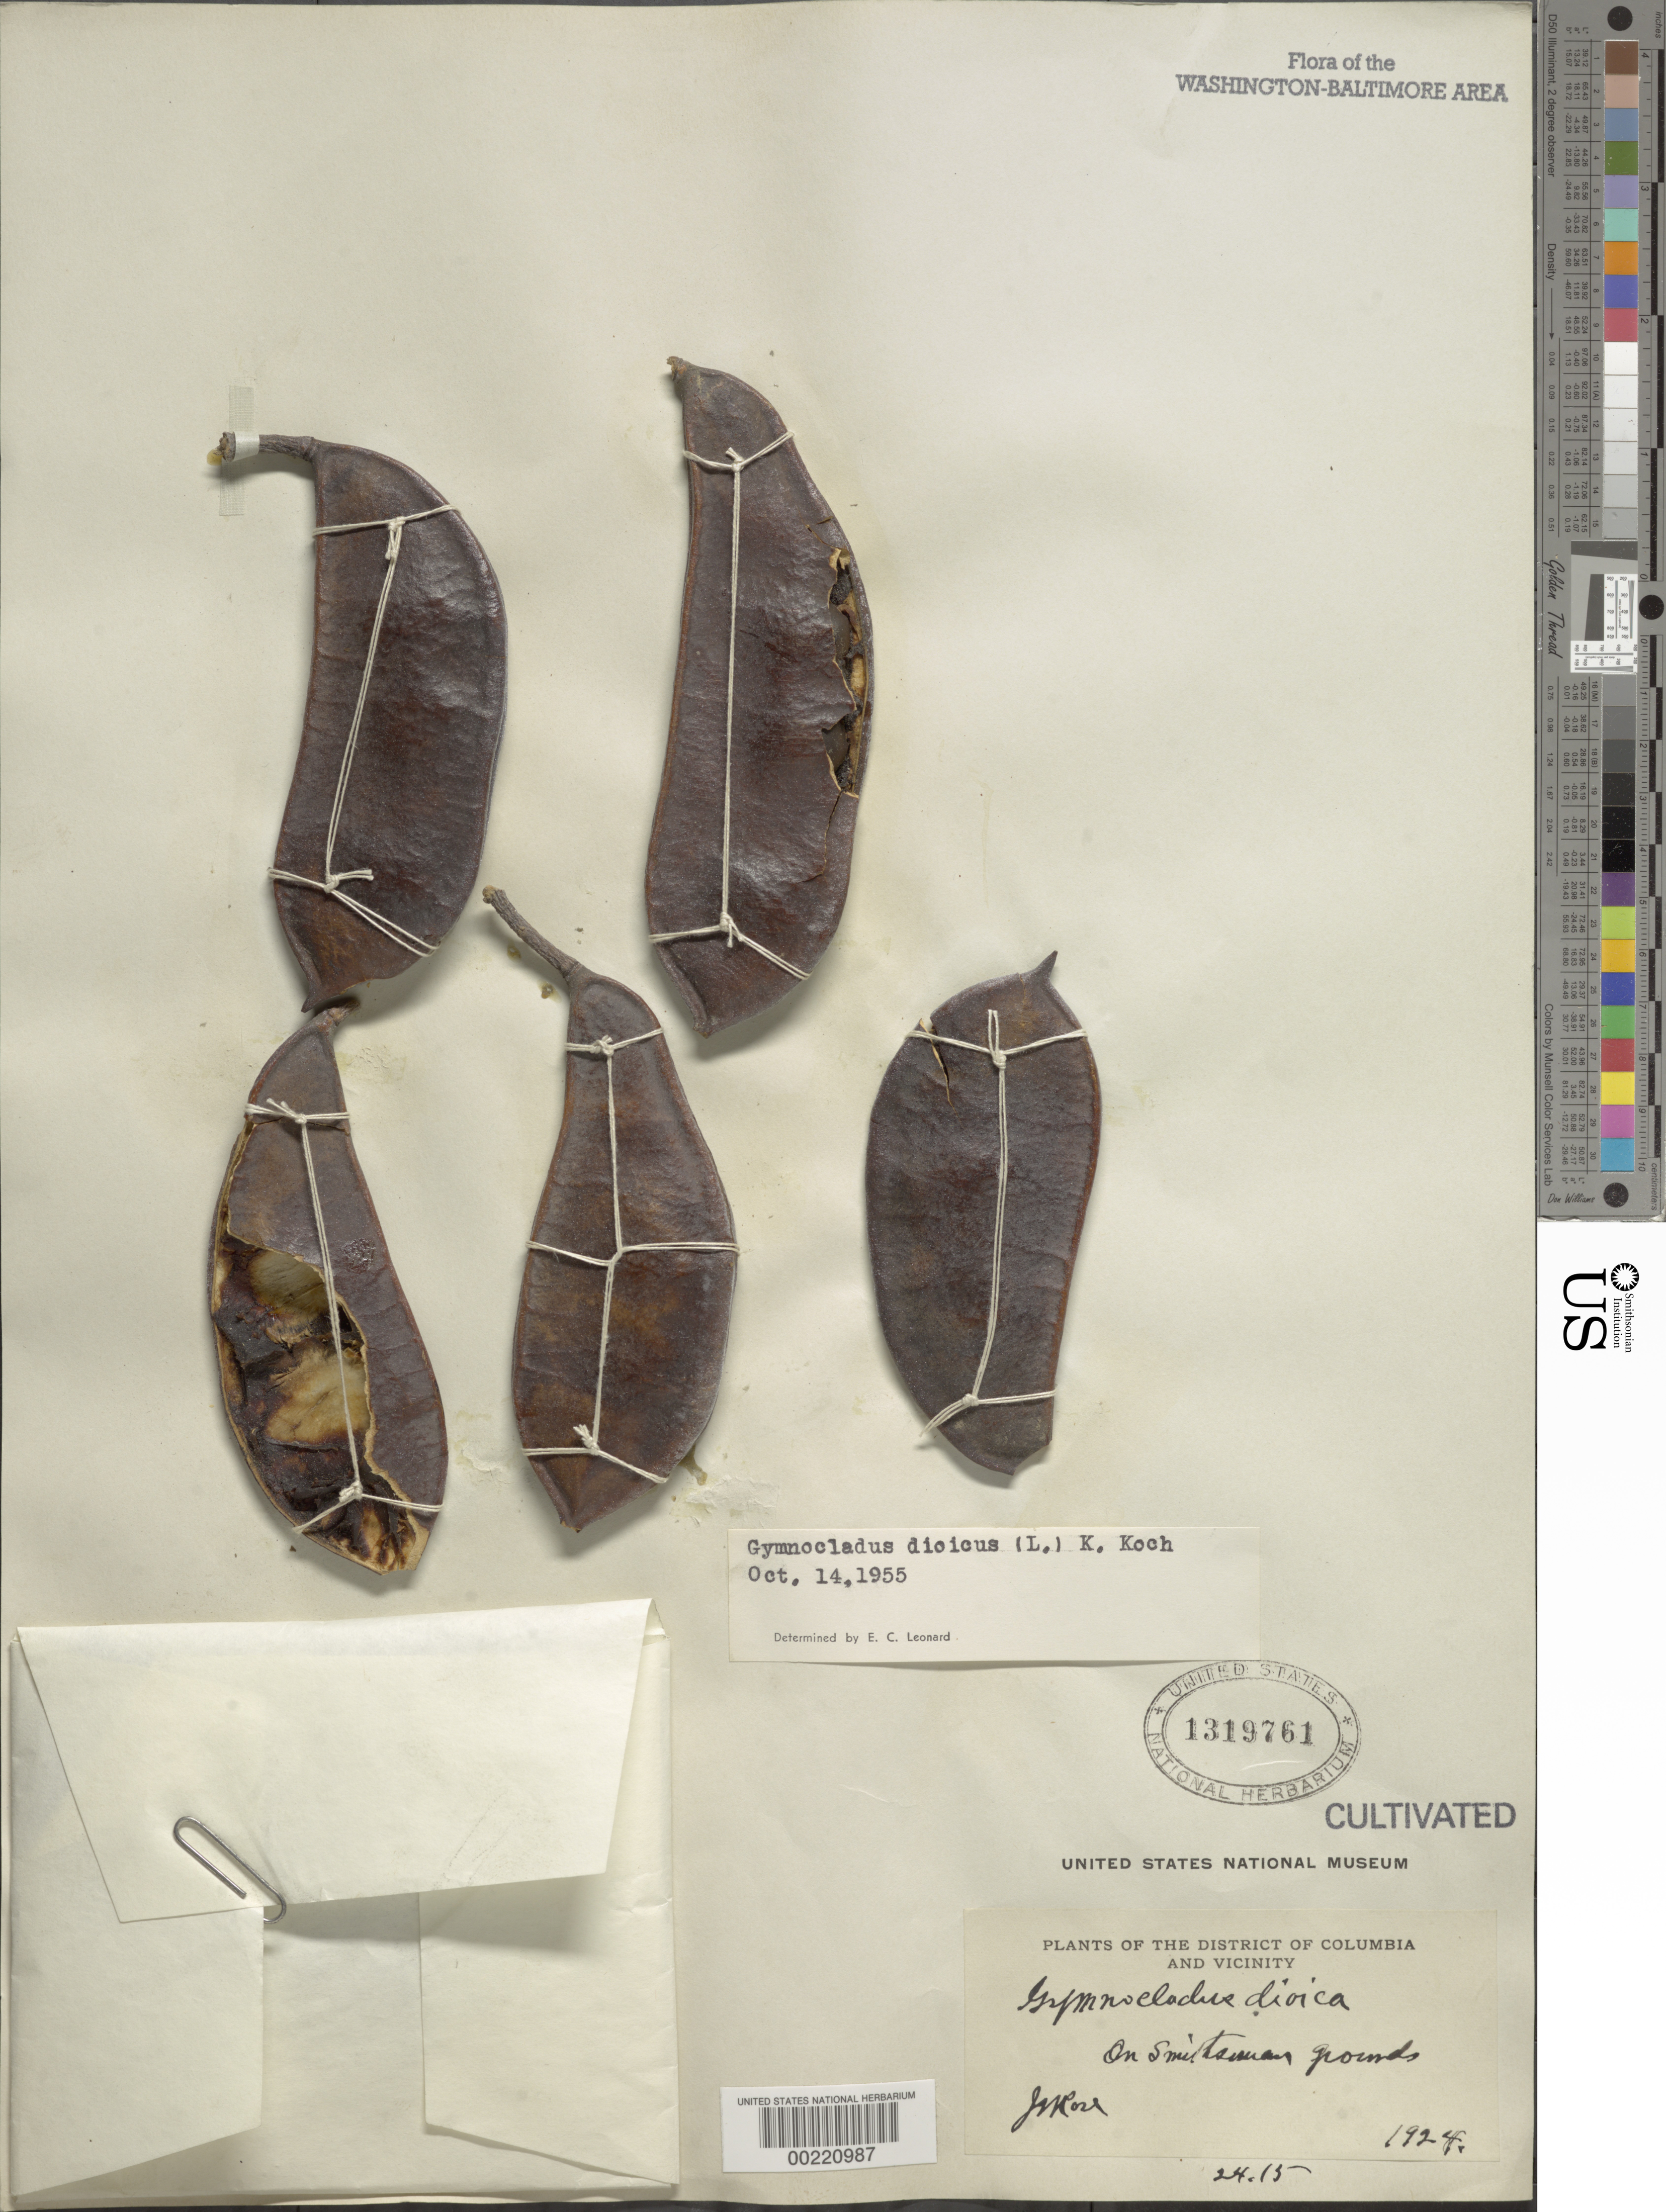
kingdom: Plantae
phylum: Tracheophyta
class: Magnoliopsida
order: Fabales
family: Fabaceae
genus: Gymnocladus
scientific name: Gymnocladus dioicus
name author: (L.) K. Koch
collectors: J. N. Rose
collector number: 24.15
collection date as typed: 1924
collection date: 1924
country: United States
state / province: District of Columbia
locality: Smithsonian grounds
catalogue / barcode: US 1319761